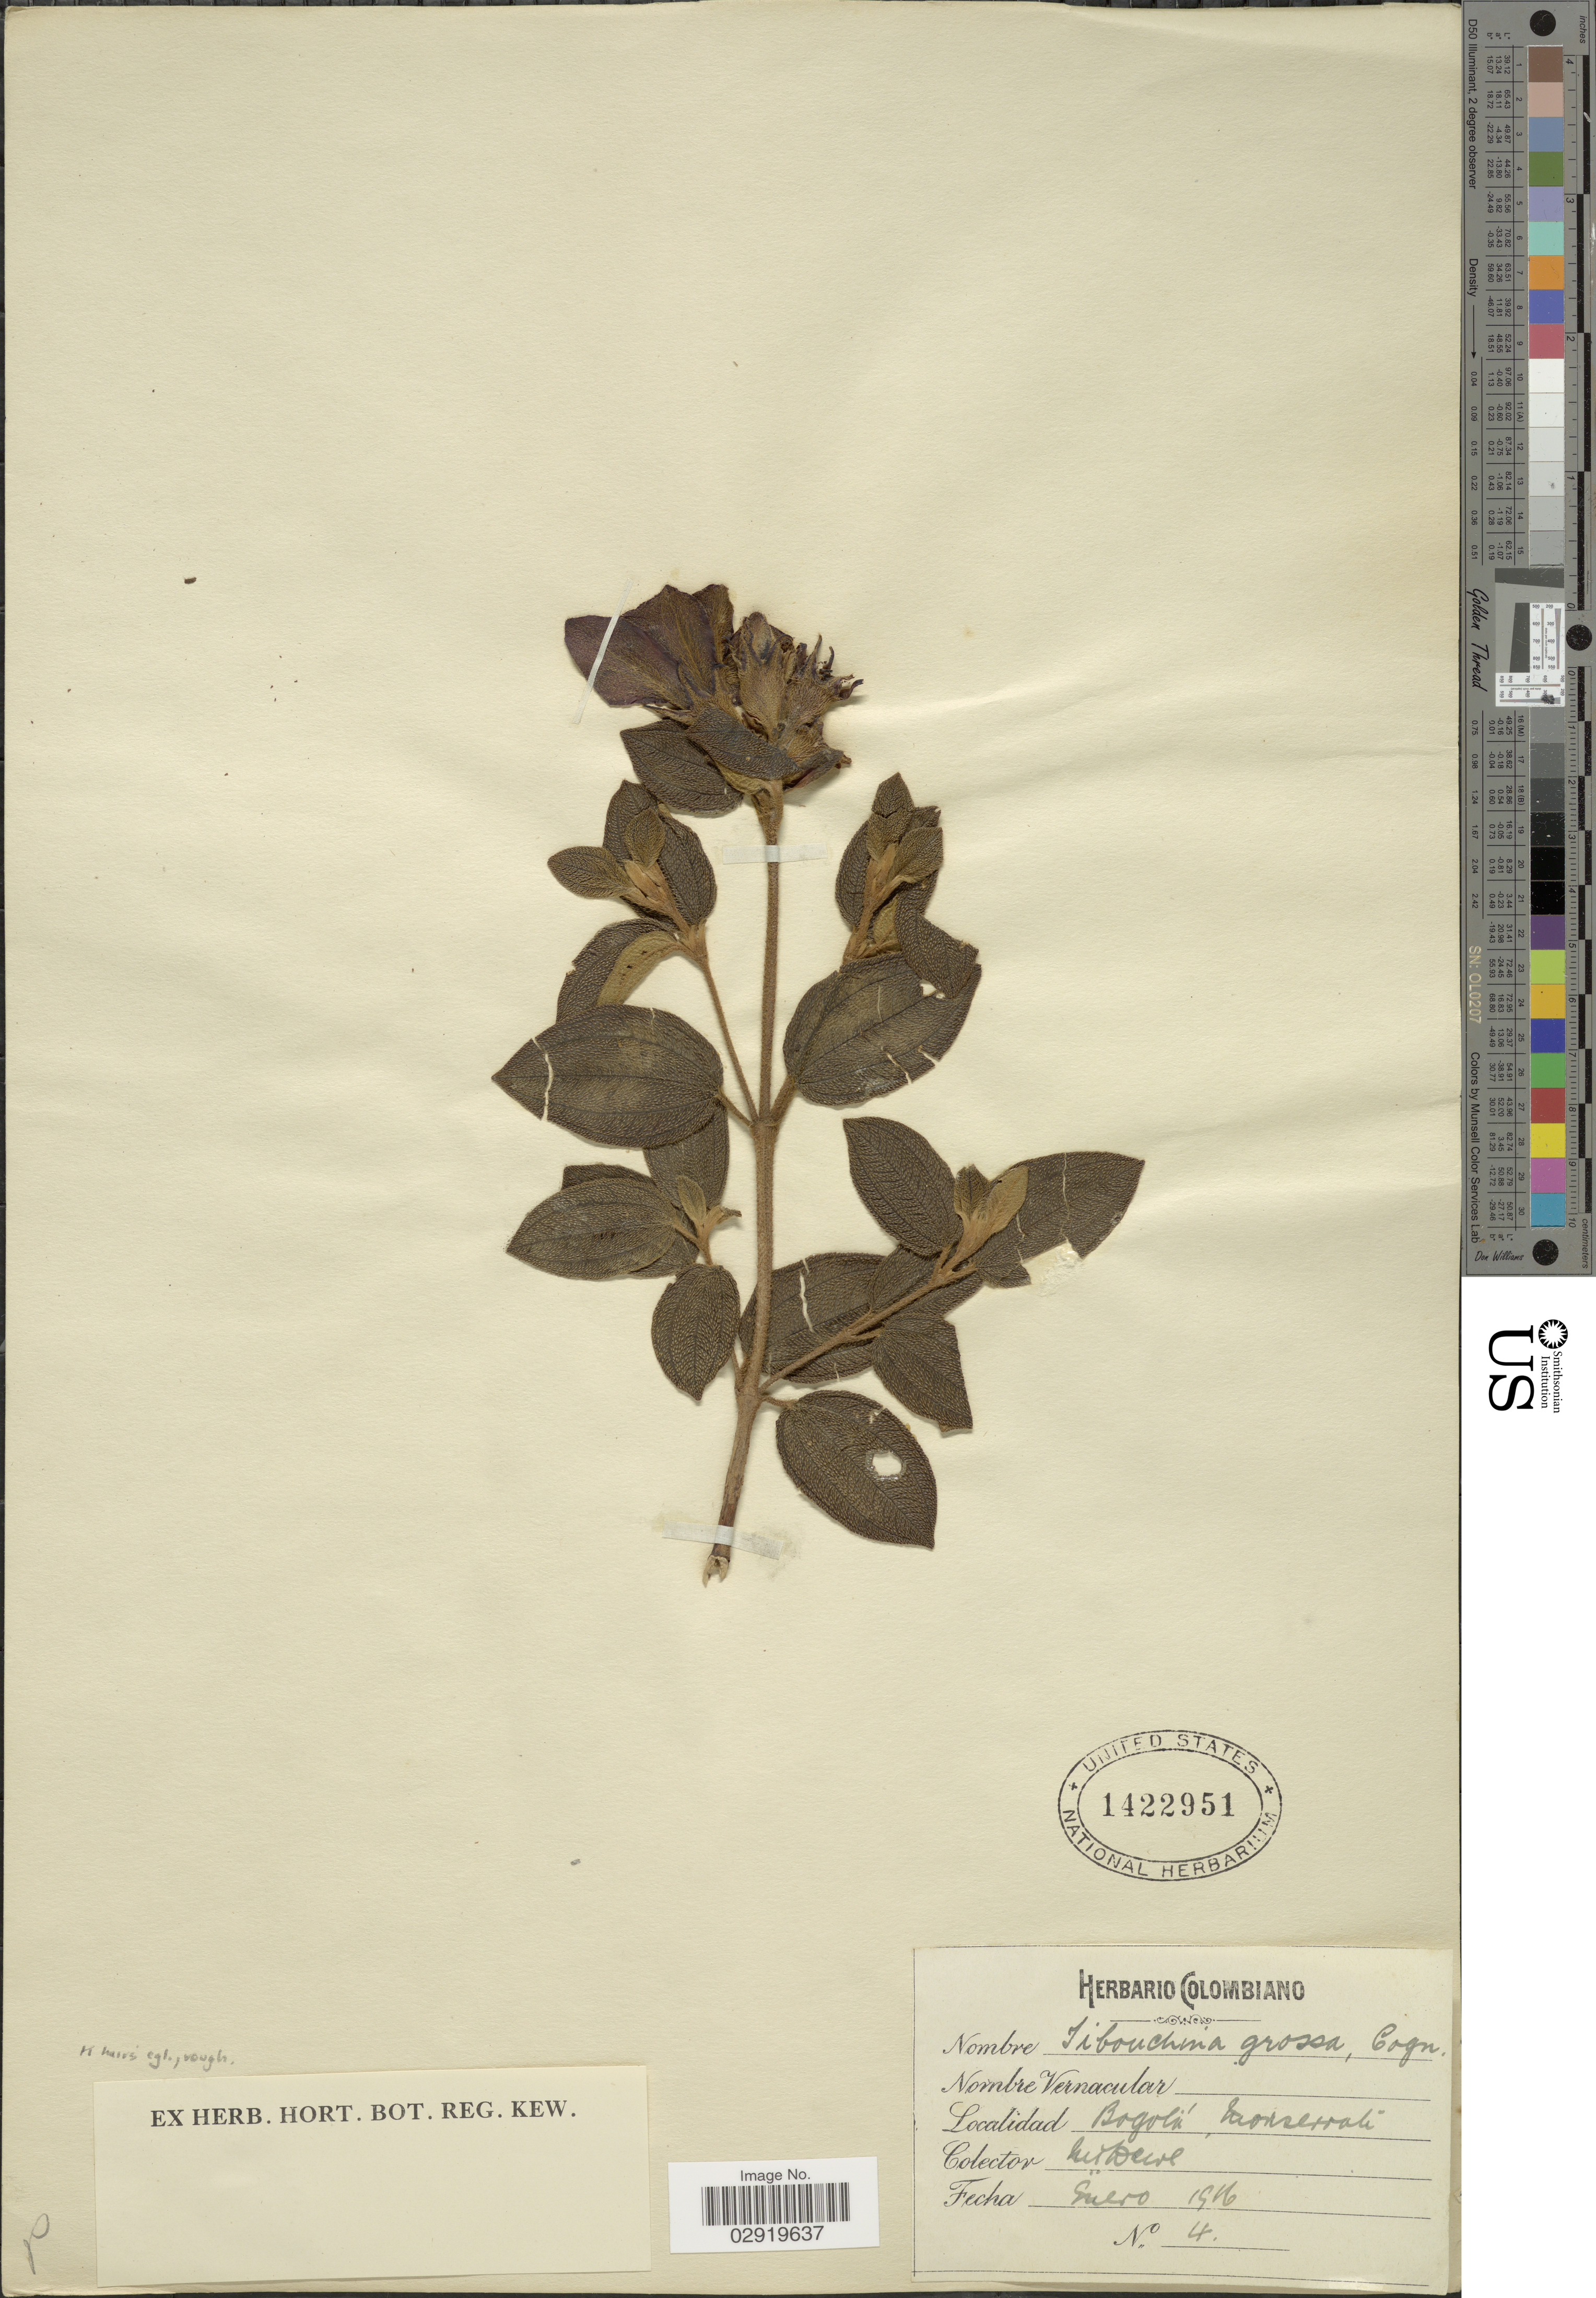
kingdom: Plantae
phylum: Tracheophyta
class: Magnoliopsida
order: Myrtales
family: Melastomataceae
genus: Chaetogastra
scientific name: Chaetogastra grossa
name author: (L. f.) P.J.F. Guim. & Michelang.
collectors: M. T. Dawe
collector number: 4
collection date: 1916-01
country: Colombia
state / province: Bogota D.C.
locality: Bogotá, Monserrate.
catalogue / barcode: US 1422951